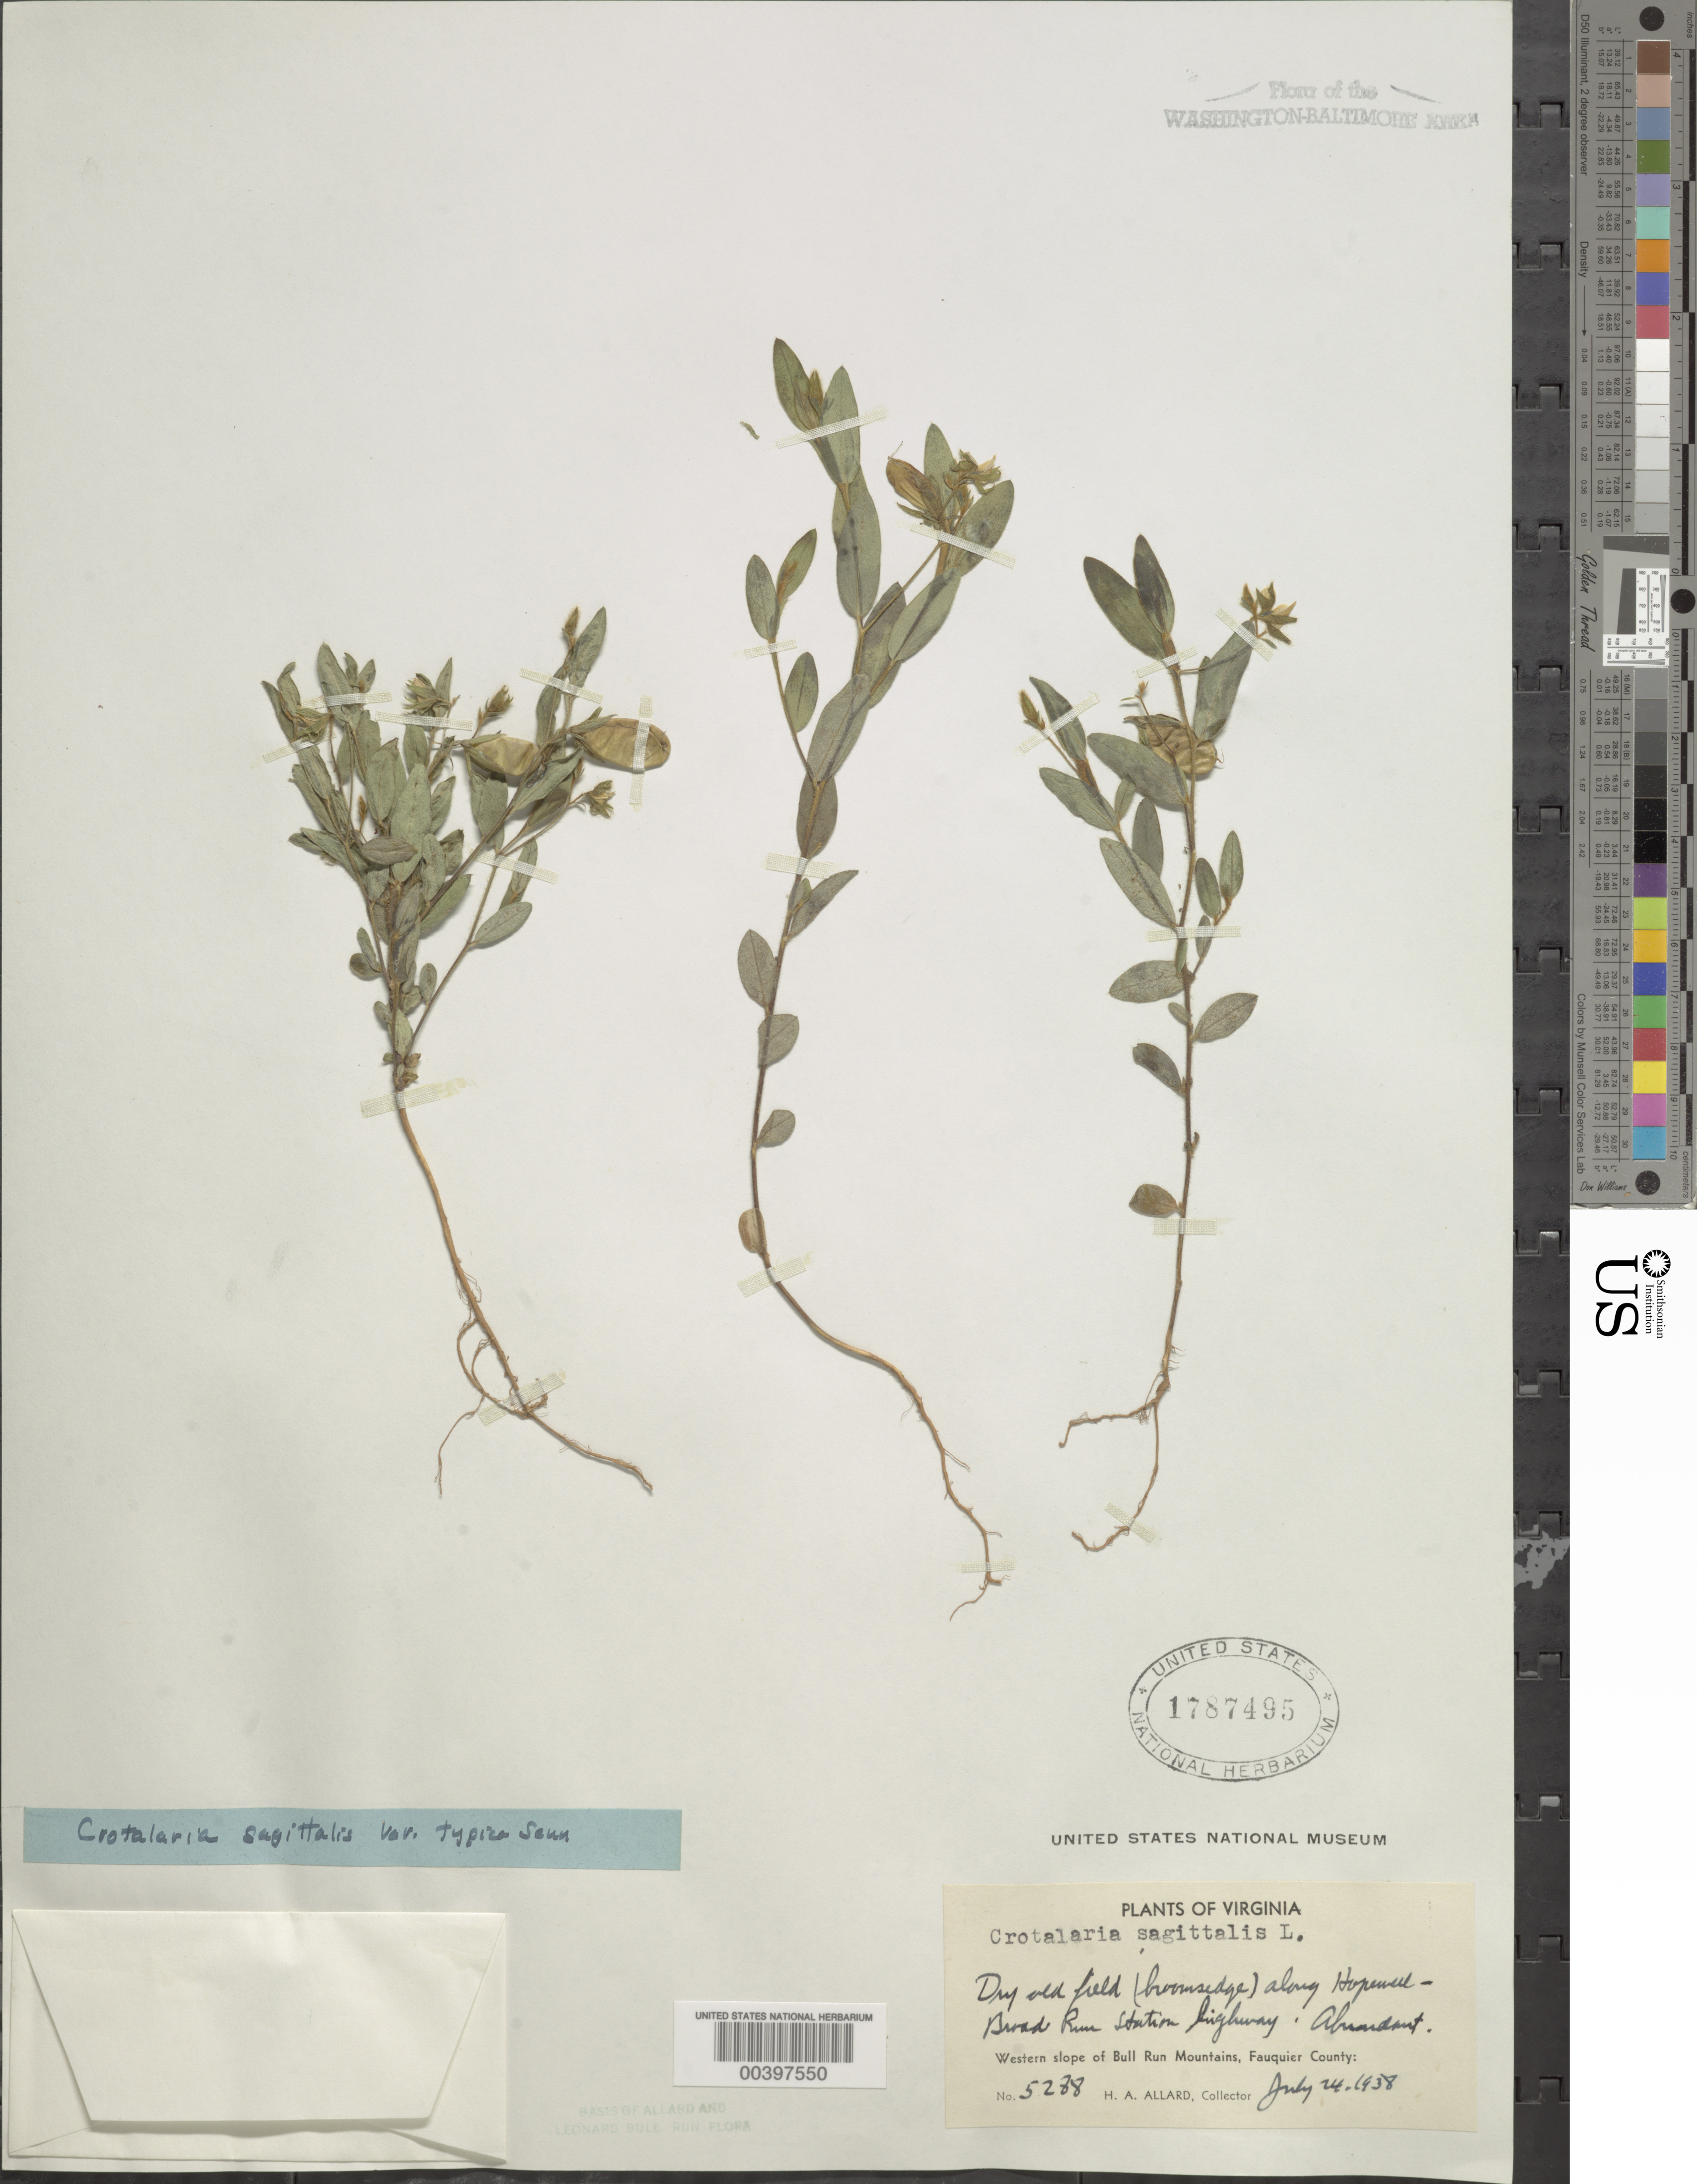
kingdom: Plantae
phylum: Tracheophyta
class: Magnoliopsida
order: Fabales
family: Fabaceae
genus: Crotalaria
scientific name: Crotalaria sagittalis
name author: L.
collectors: H. A. Allard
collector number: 5288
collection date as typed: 24 Jul 1938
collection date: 1938-07-24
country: United States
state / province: Virginia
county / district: Fauquier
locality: Hopewell-Broad Run Station Highway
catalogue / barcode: US 1787495